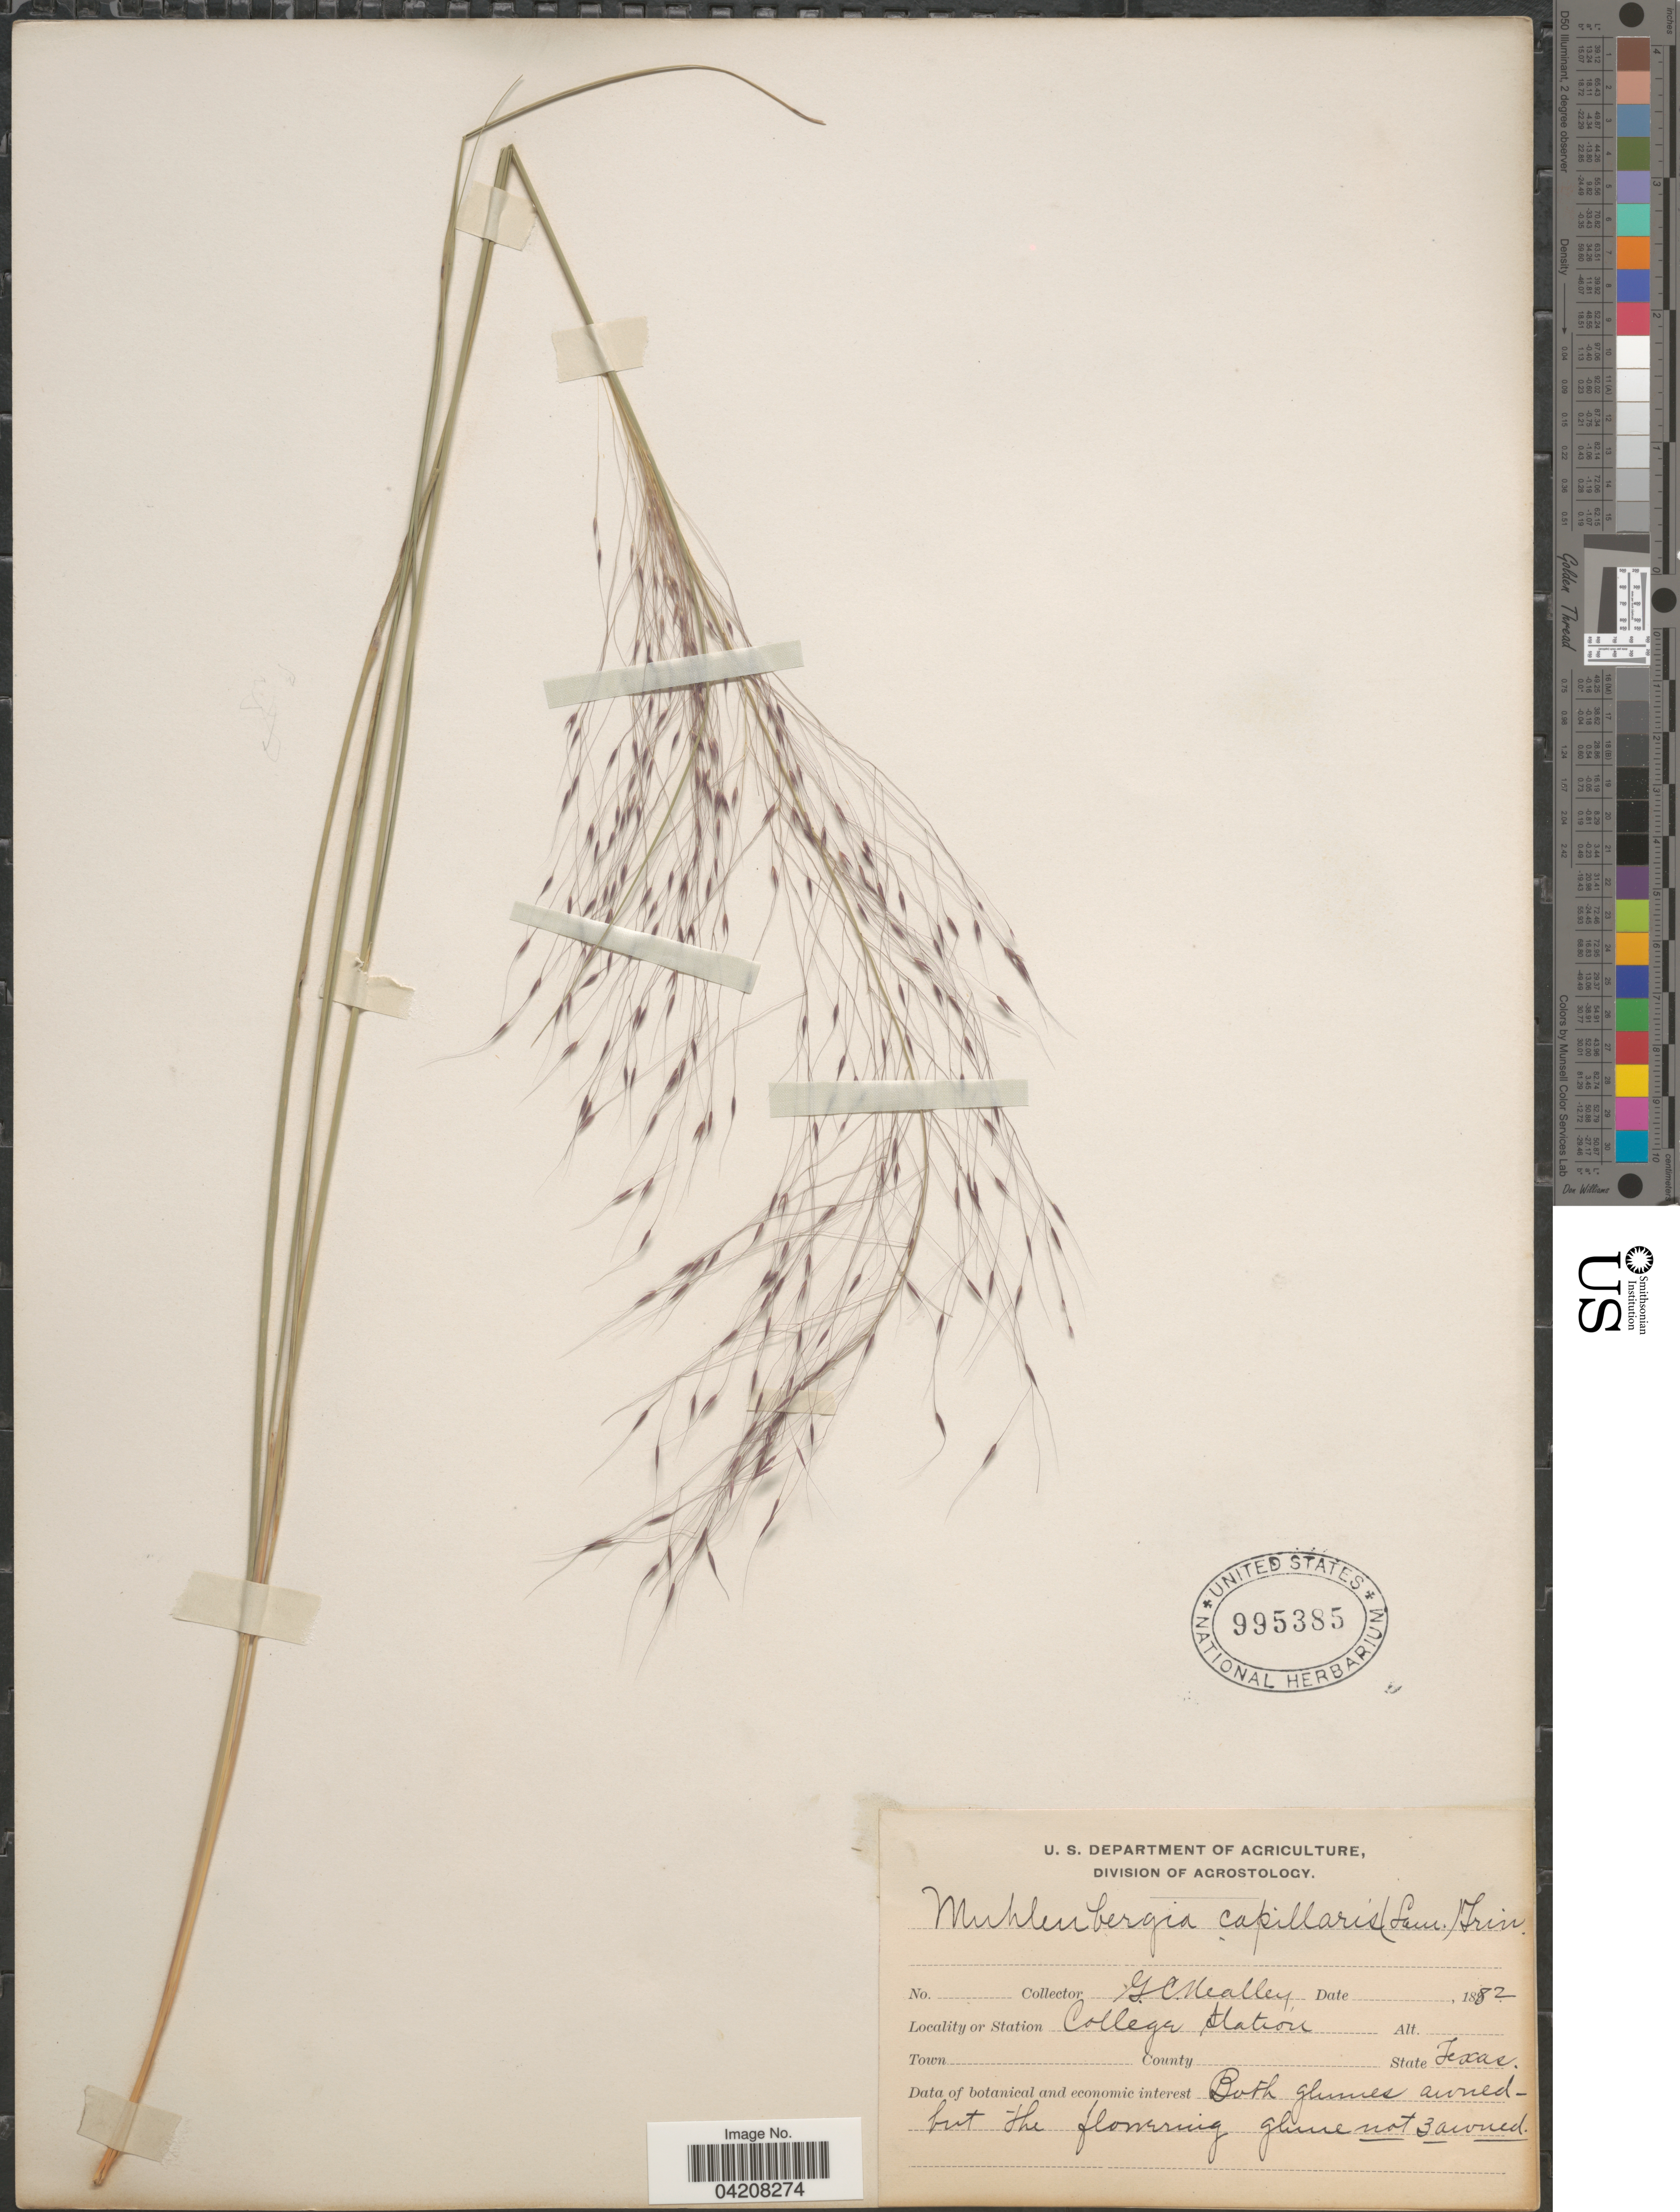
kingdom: Plantae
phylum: Tracheophyta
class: Liliopsida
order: Poales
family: Poaceae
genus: Muhlenbergia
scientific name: Muhlenbergia capillaris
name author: (Lam.) Trin.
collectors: G. C. Nealley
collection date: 1882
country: United States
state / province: Texas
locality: College station.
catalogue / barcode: US 995385